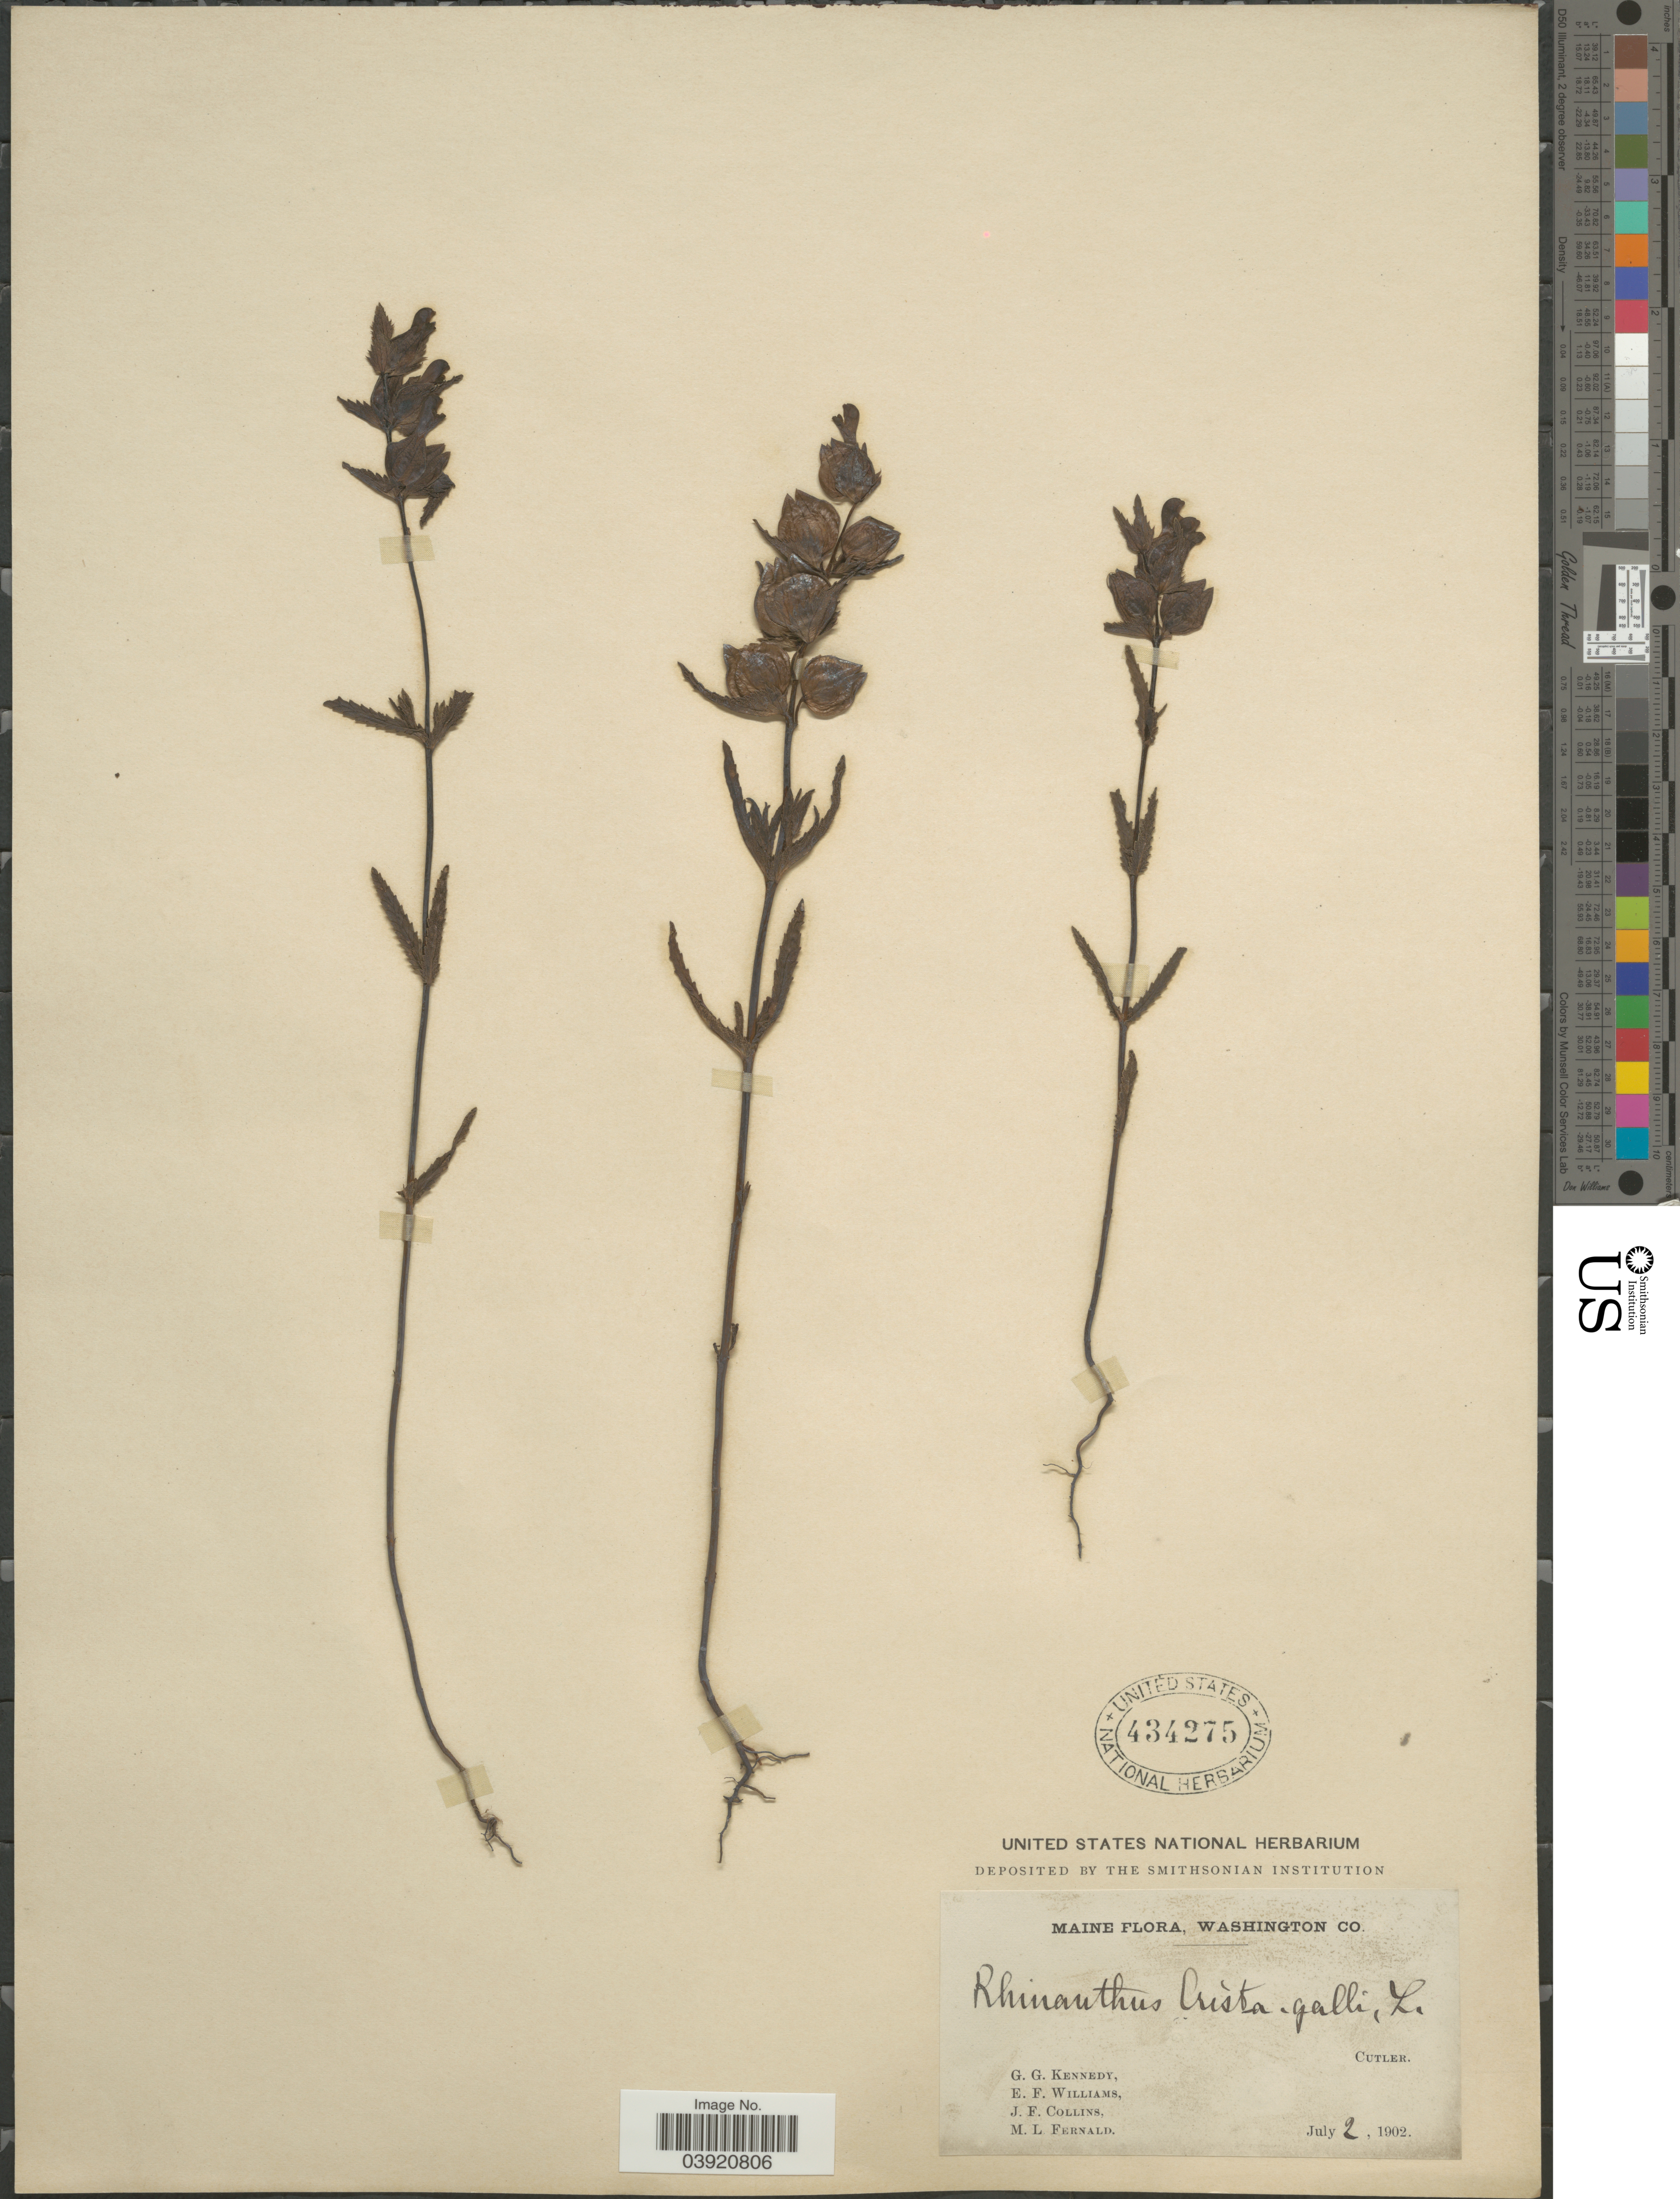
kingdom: Plantae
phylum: Tracheophyta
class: Magnoliopsida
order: Lamiales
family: Orobanchaceae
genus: Rhinanthus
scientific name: Rhinanthus crista-galli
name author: L.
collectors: G. Kennedy, E. Williams, J. Collins & M. L. Fernald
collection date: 1902-07-02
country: United States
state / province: Maine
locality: Washington Co. Cutler.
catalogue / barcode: US 434275